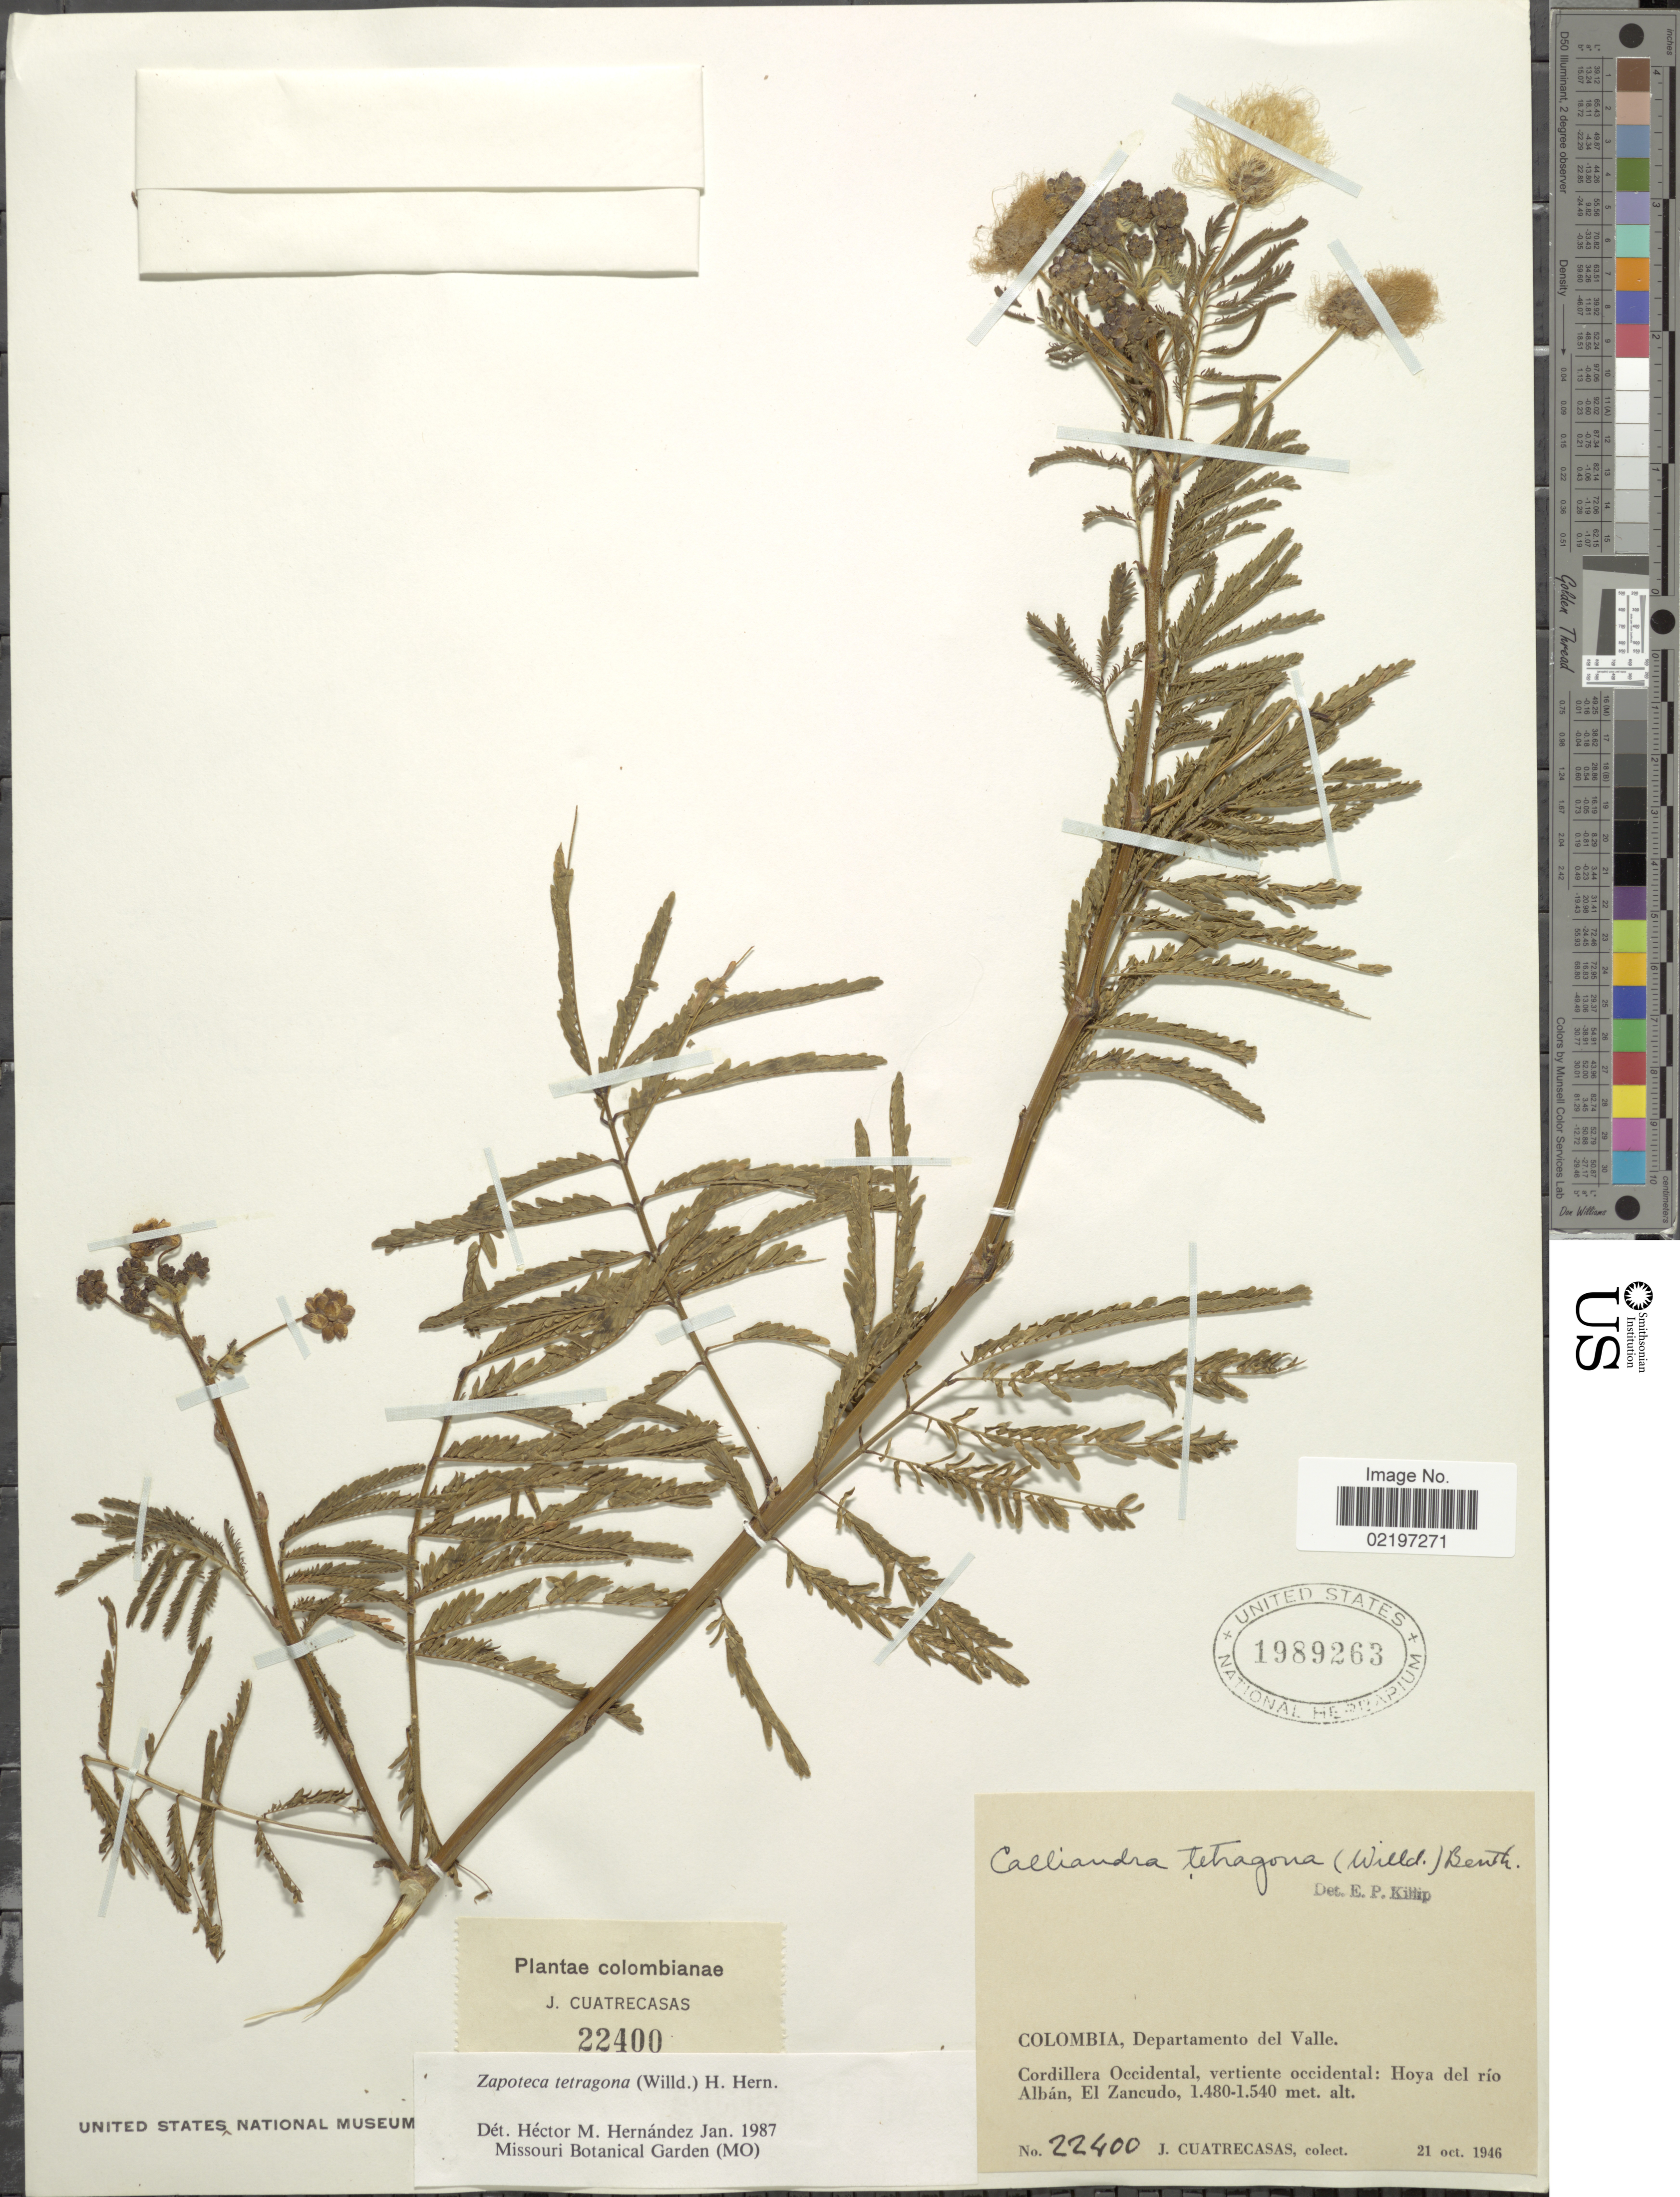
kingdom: Plantae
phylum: Tracheophyta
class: Magnoliopsida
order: Fabales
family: Fabaceae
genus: Zapoteca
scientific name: Zapoteca tetragona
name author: (Willd.) H.M. Hern.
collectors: J. Cuatrecasas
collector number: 22400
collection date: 1946-10-21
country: Colombia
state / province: Valle del Cauca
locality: Departamento del Valle, Cordillera Occidental, vertiente occidental: Hoya del rio Alban, El Zancudo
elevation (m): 1480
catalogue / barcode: US 1989263